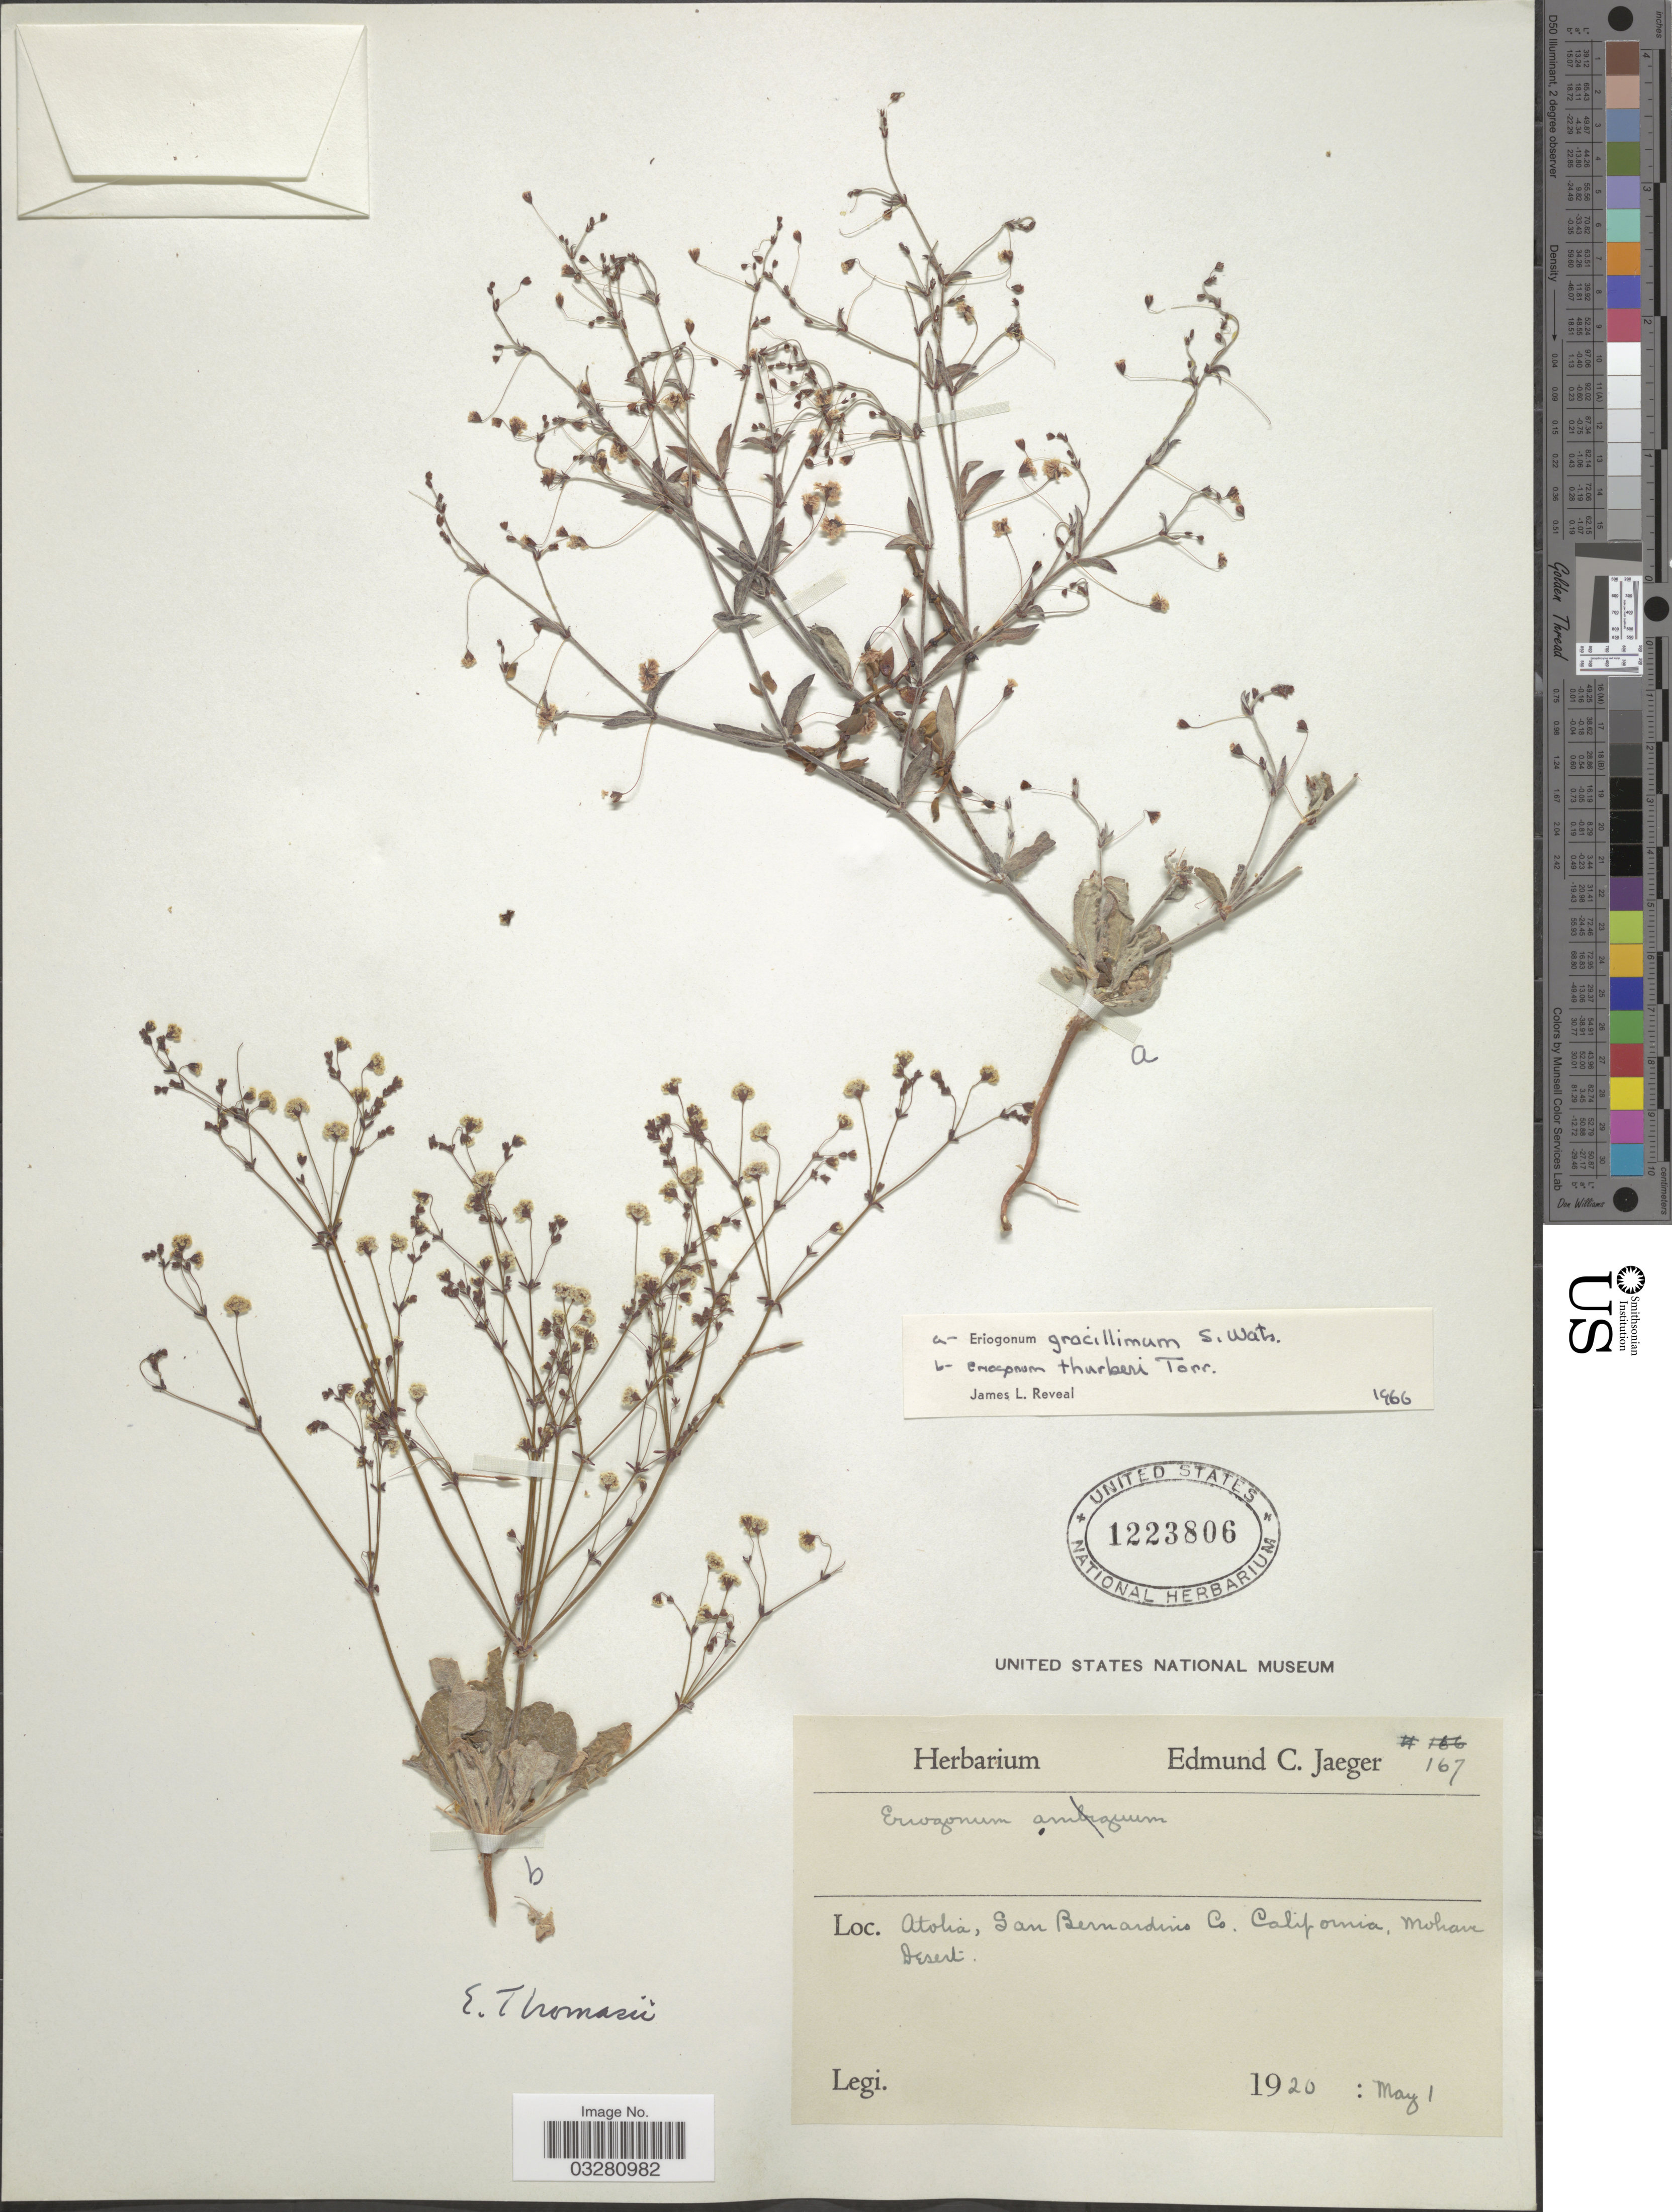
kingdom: Plantae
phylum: Tracheophyta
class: Magnoliopsida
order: Caryophyllales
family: Polygonaceae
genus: Eriogonum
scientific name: Eriogonum thurberi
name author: Torr.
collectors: ex herb. E.C. Jaeger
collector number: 167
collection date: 1920-05-01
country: United States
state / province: California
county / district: Kern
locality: Atolia, San Bernardino Co. Mohave Desert.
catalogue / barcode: US 1223806